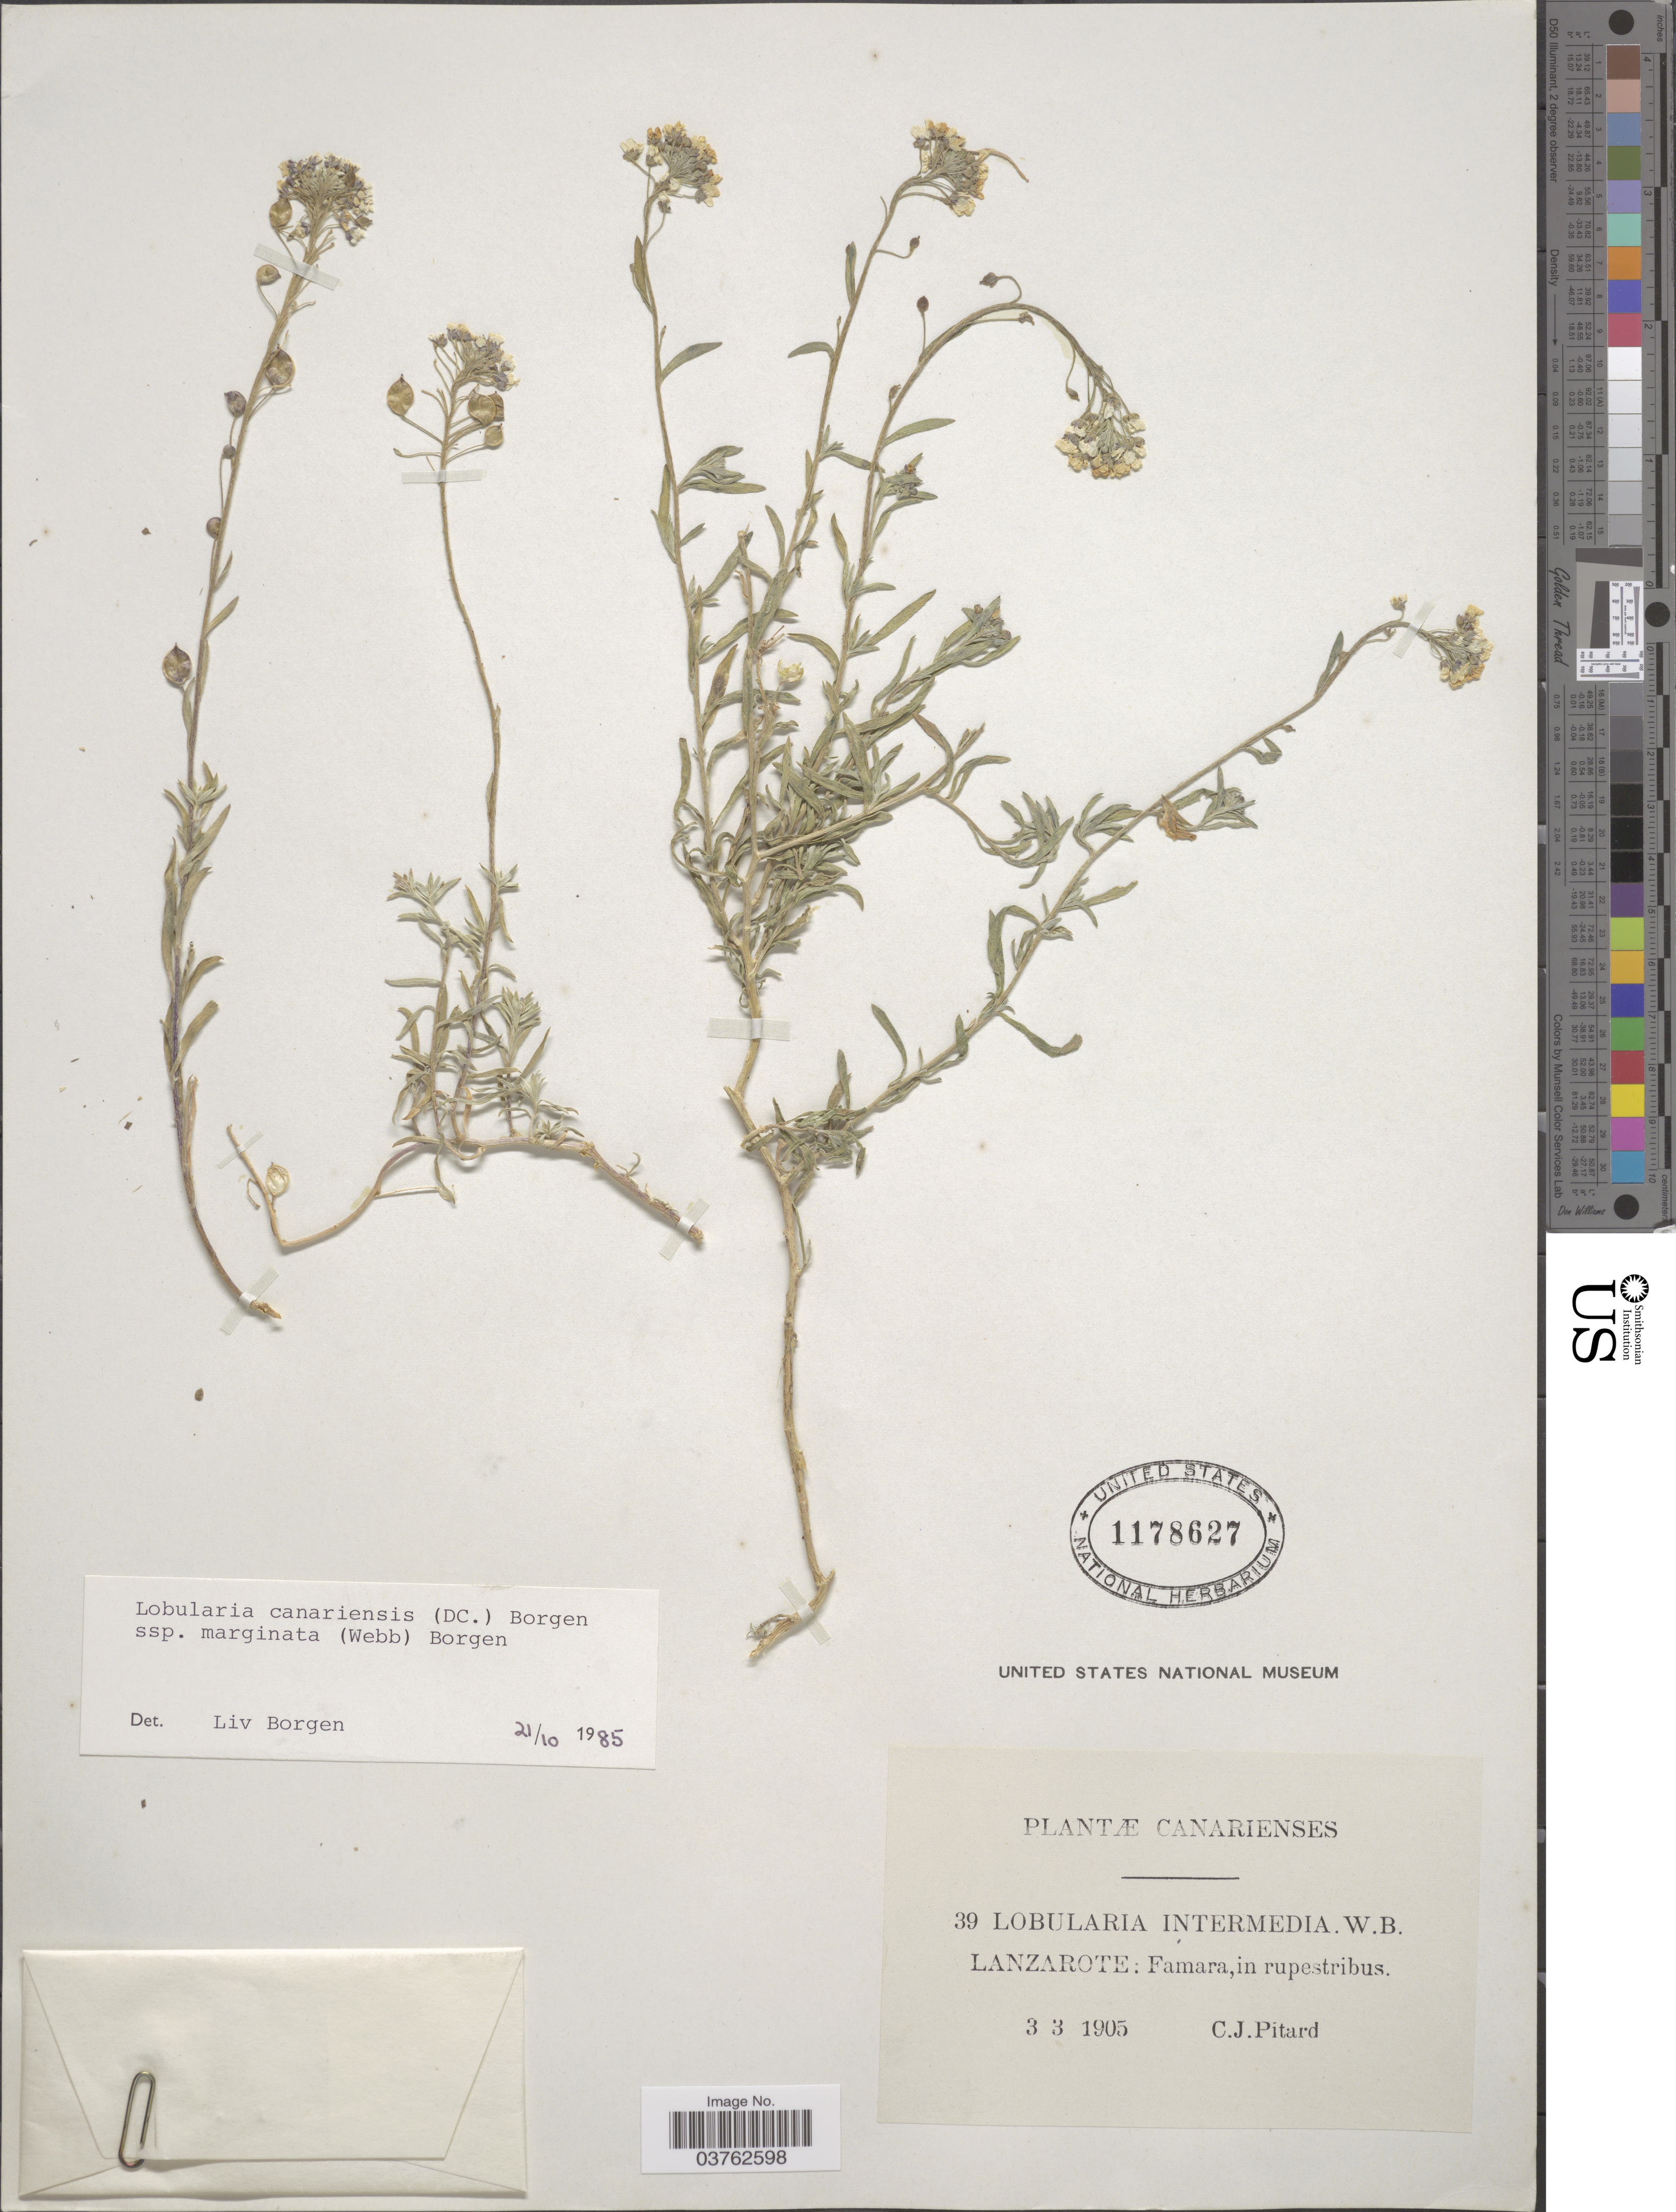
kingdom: Plantae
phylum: Tracheophyta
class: Magnoliopsida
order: Brassicales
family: Brassicaceae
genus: Lobularia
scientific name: Lobularia canariensis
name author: (DC.) L. Borgen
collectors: C. Pitard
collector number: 39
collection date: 1905-03-03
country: Spain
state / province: Canarias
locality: Lanzarote: Famara,in rupestribus.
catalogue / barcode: US 1178627